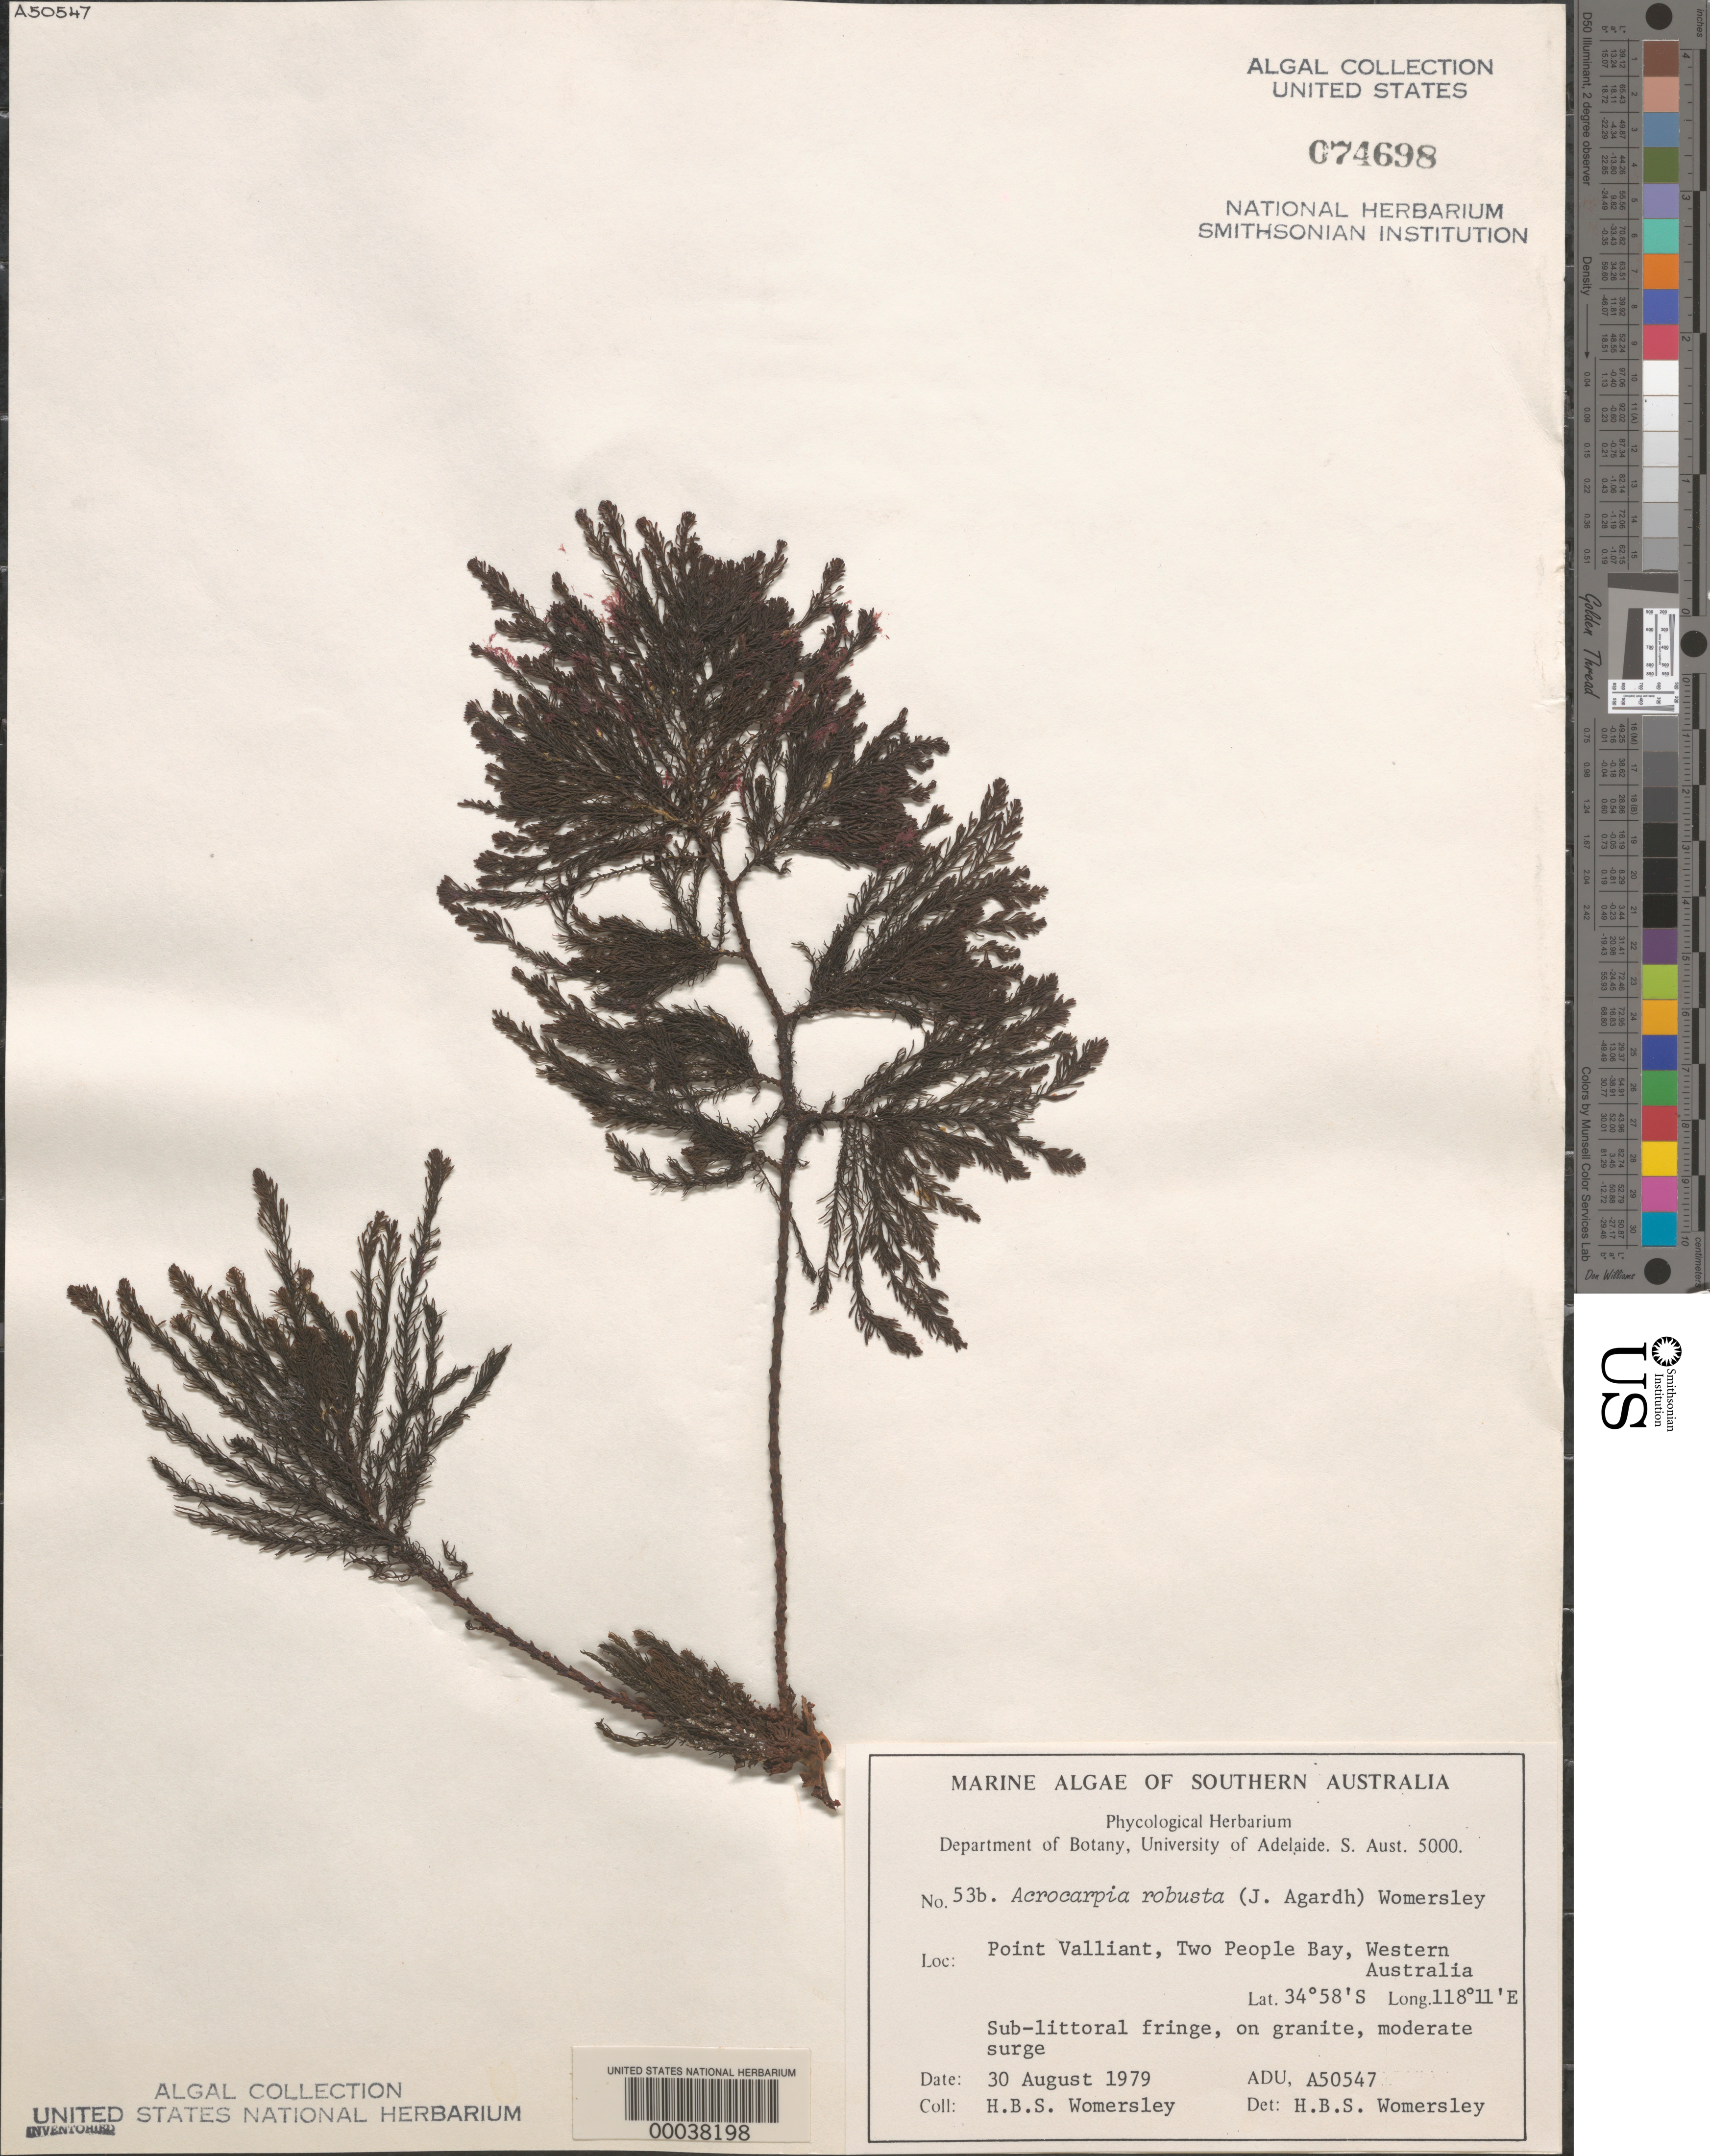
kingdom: Chromista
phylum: Ochrophyta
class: Phaeophyceae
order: Fucales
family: Sargassaceae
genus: Acrocarpia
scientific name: Acrocarpia robusta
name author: Womersley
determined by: Womersley, H. B. S.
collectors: H. B. S. Womersley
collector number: ADU A50547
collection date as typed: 30 Aug 1979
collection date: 1979-08-30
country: Australia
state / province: Western Australia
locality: Point Valiant, Two People Bay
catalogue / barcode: US 74698